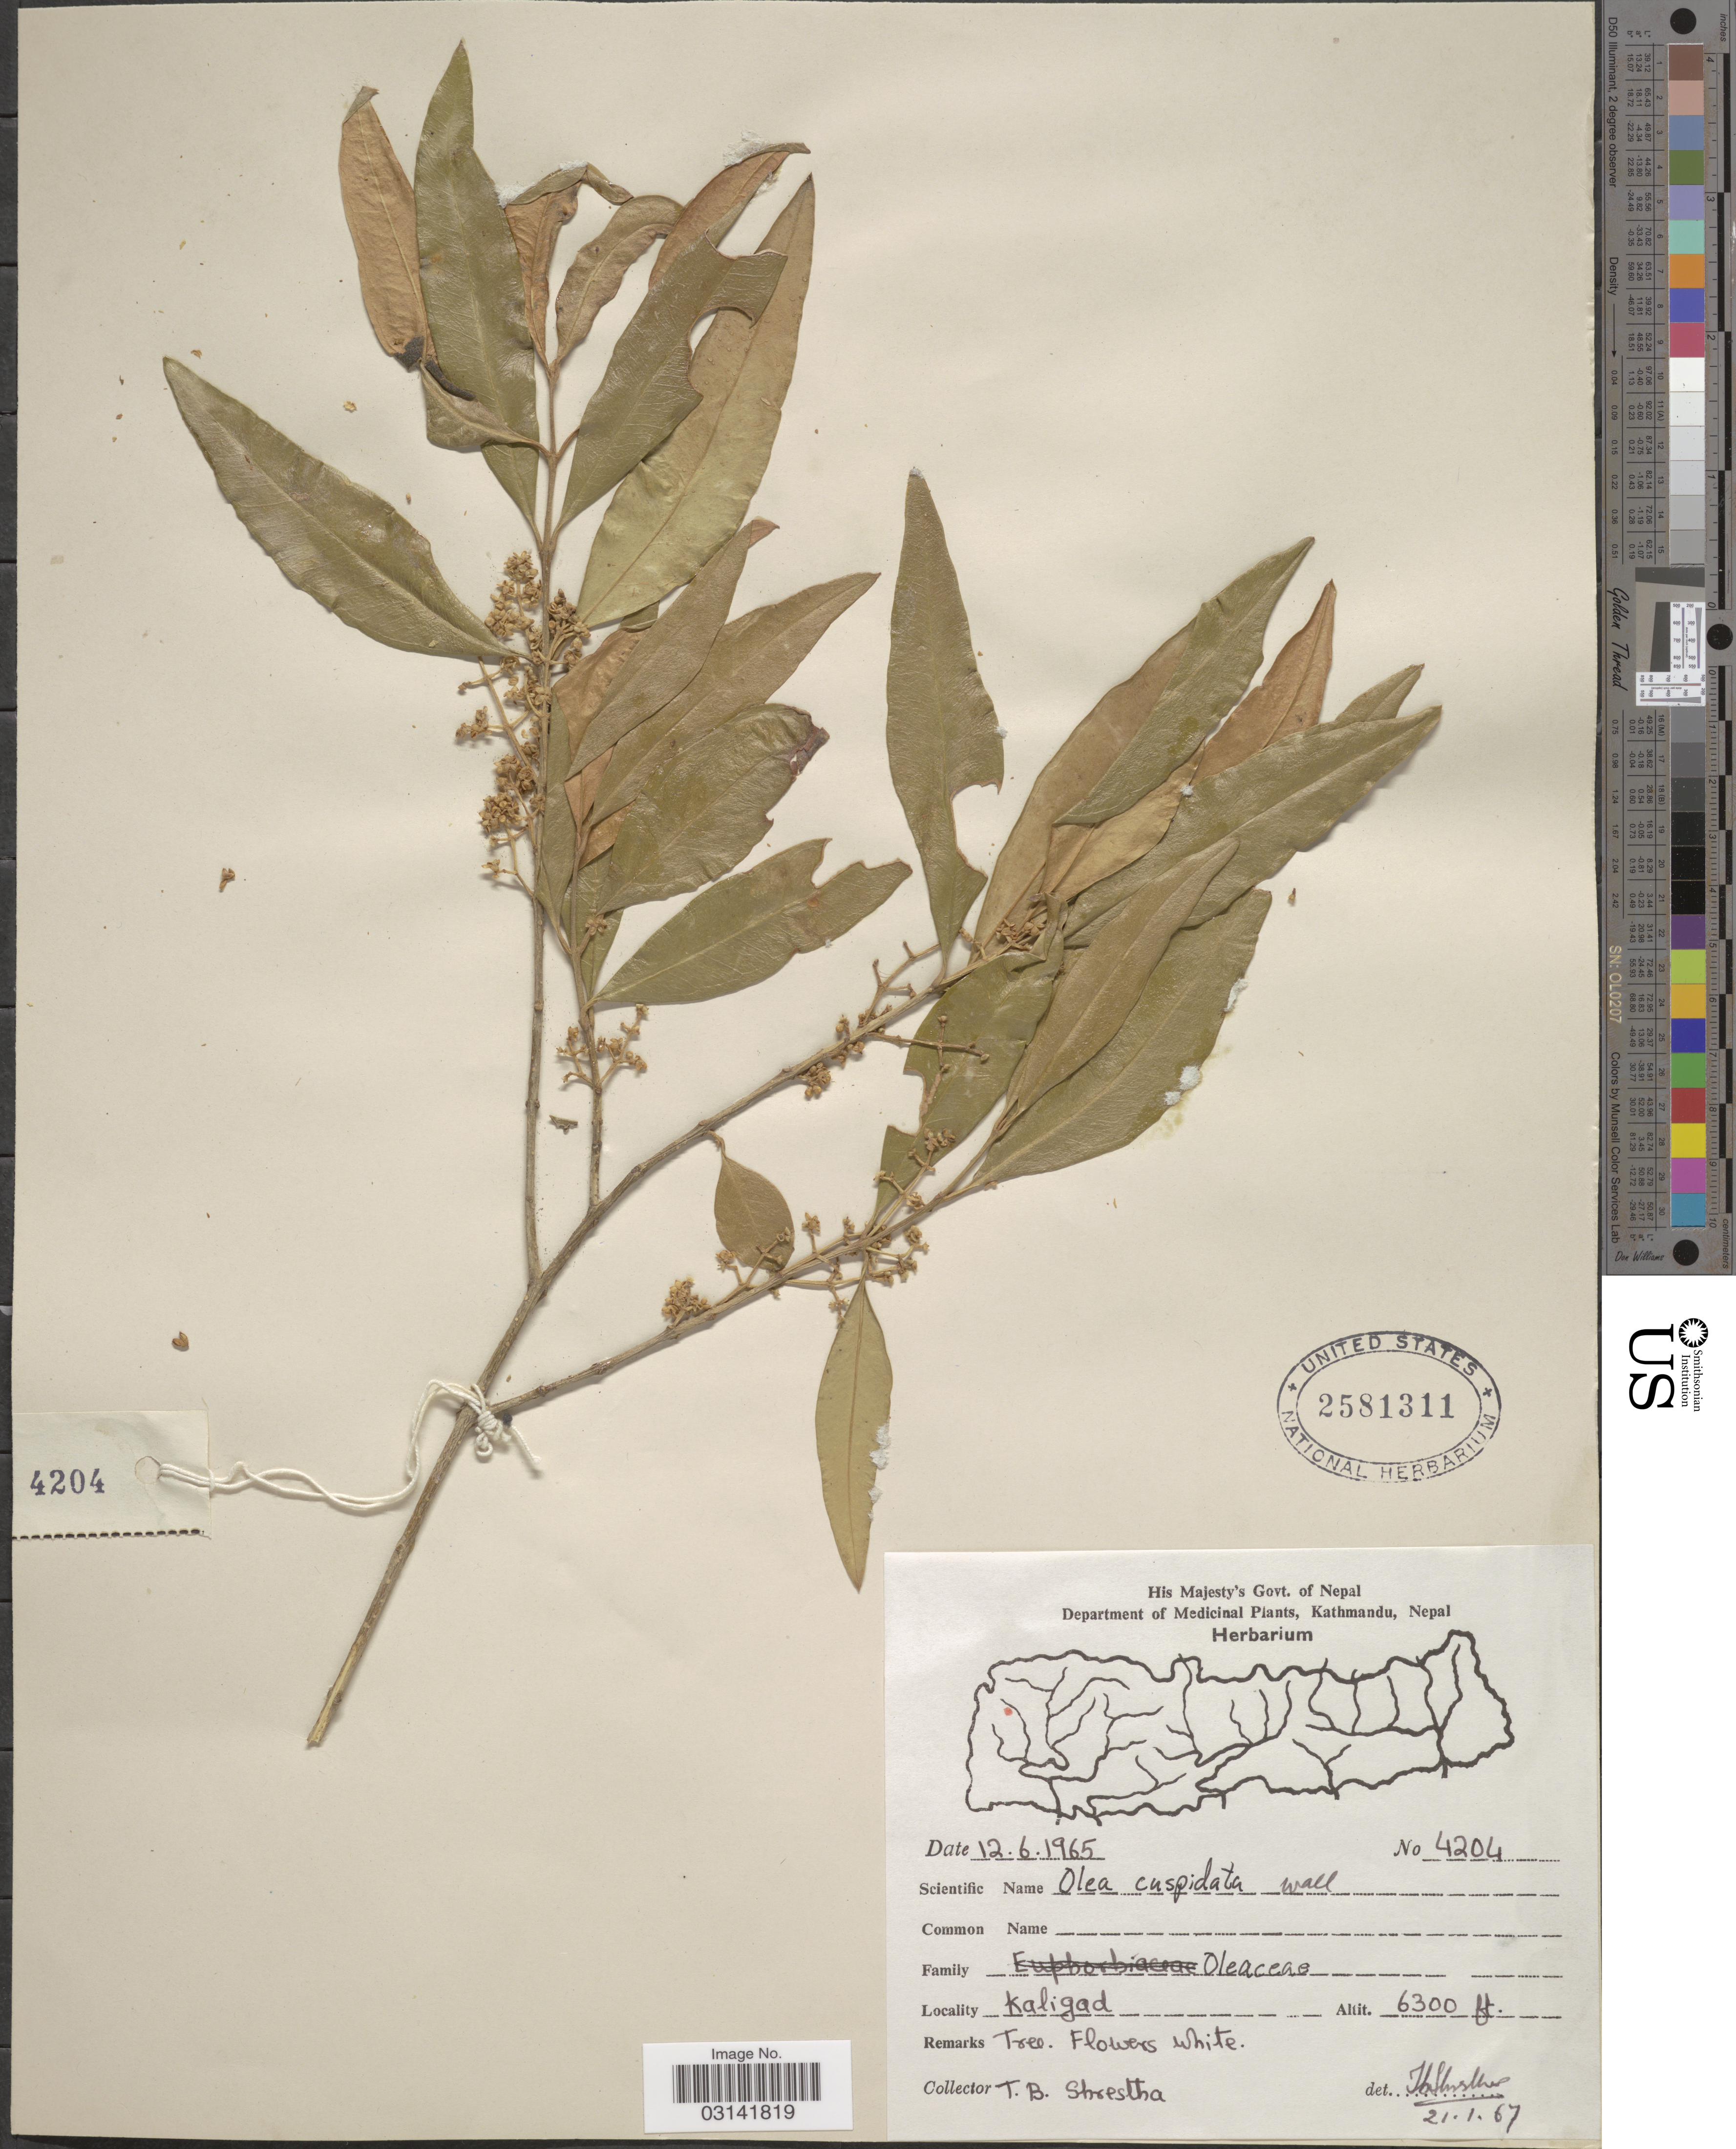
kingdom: Plantae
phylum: Tracheophyta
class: Magnoliopsida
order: Lamiales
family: Oleaceae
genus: Olea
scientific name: Olea europaea subsp. cuspidata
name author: (Wall. & G. Don) Cif.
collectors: T. B. Shrestha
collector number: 4204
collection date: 1965-06-12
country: Nepal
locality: Kaligad.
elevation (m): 1920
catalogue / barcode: US 2581311